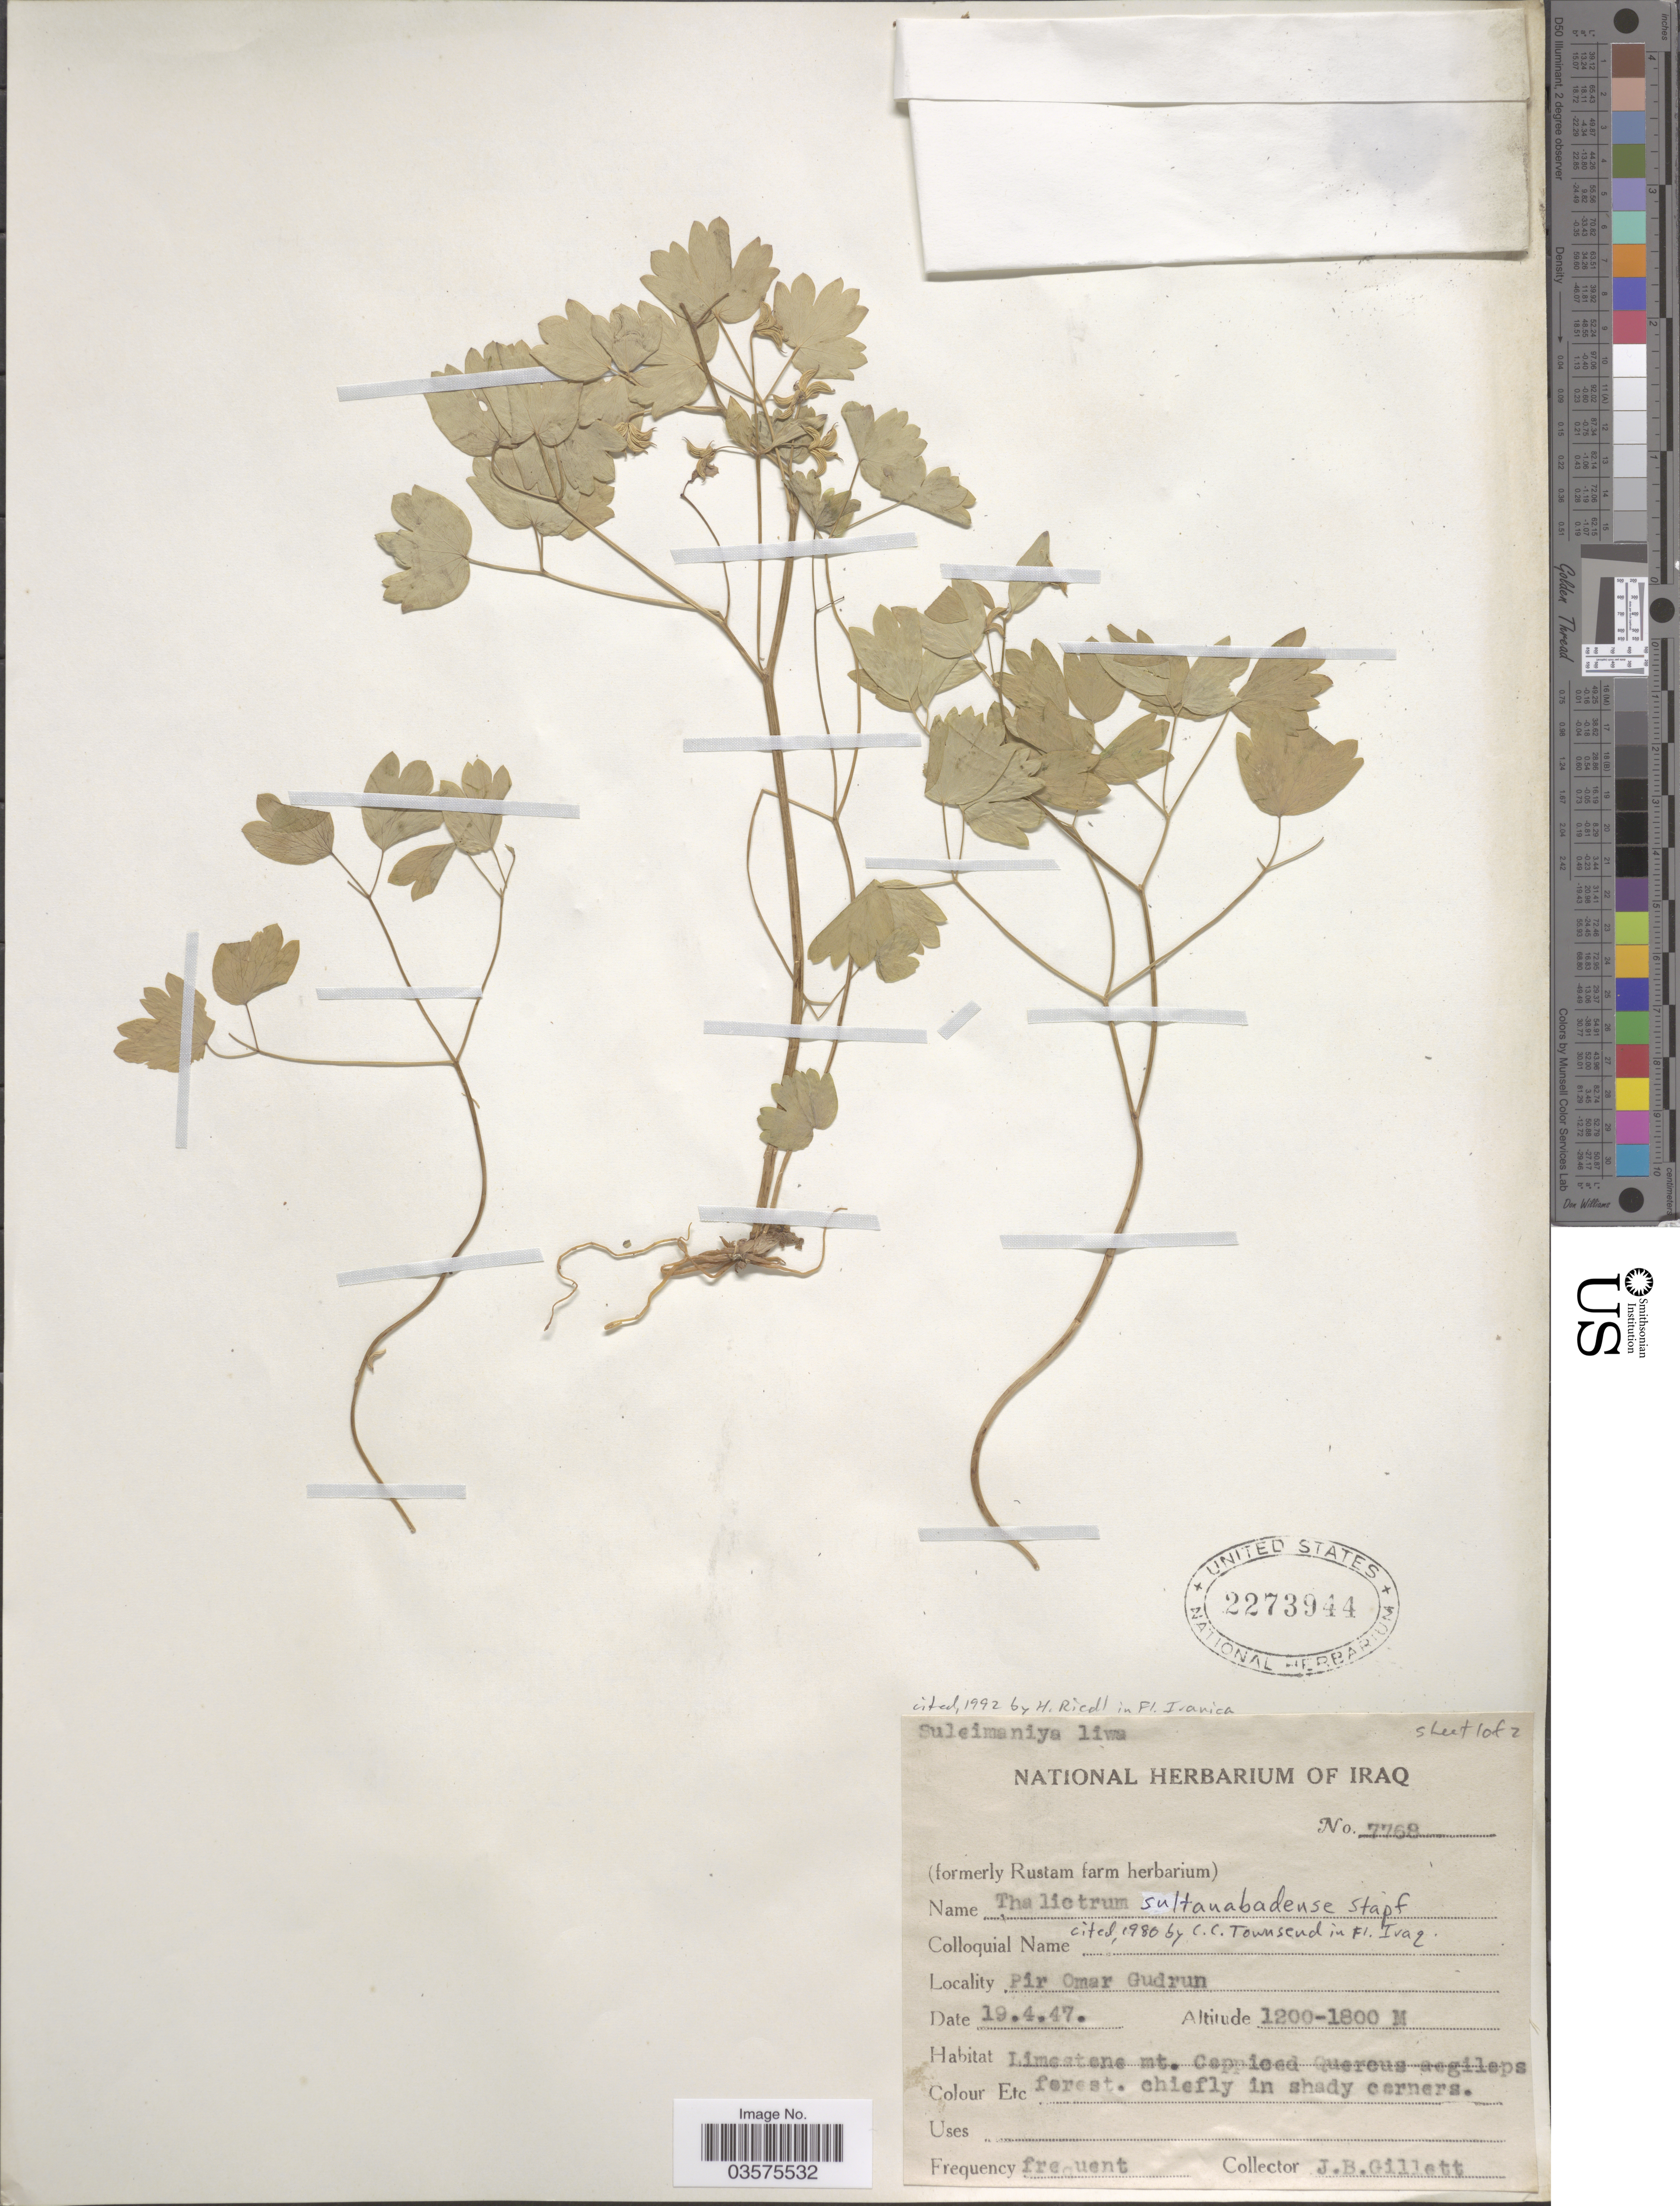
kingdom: Plantae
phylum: Tracheophyta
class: Magnoliopsida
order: Ranunculales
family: Ranunculaceae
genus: Thalictrum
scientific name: Thalictrum sultanabadense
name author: Stapf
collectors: J. B. Gillett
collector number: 7768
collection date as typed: Transcribed d/m/y: 19/4/47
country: Iraq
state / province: As Sulaymānīyah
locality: Suleimaniya liwa. Pir Omar Gudrun.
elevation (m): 1200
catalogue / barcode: US 2273944